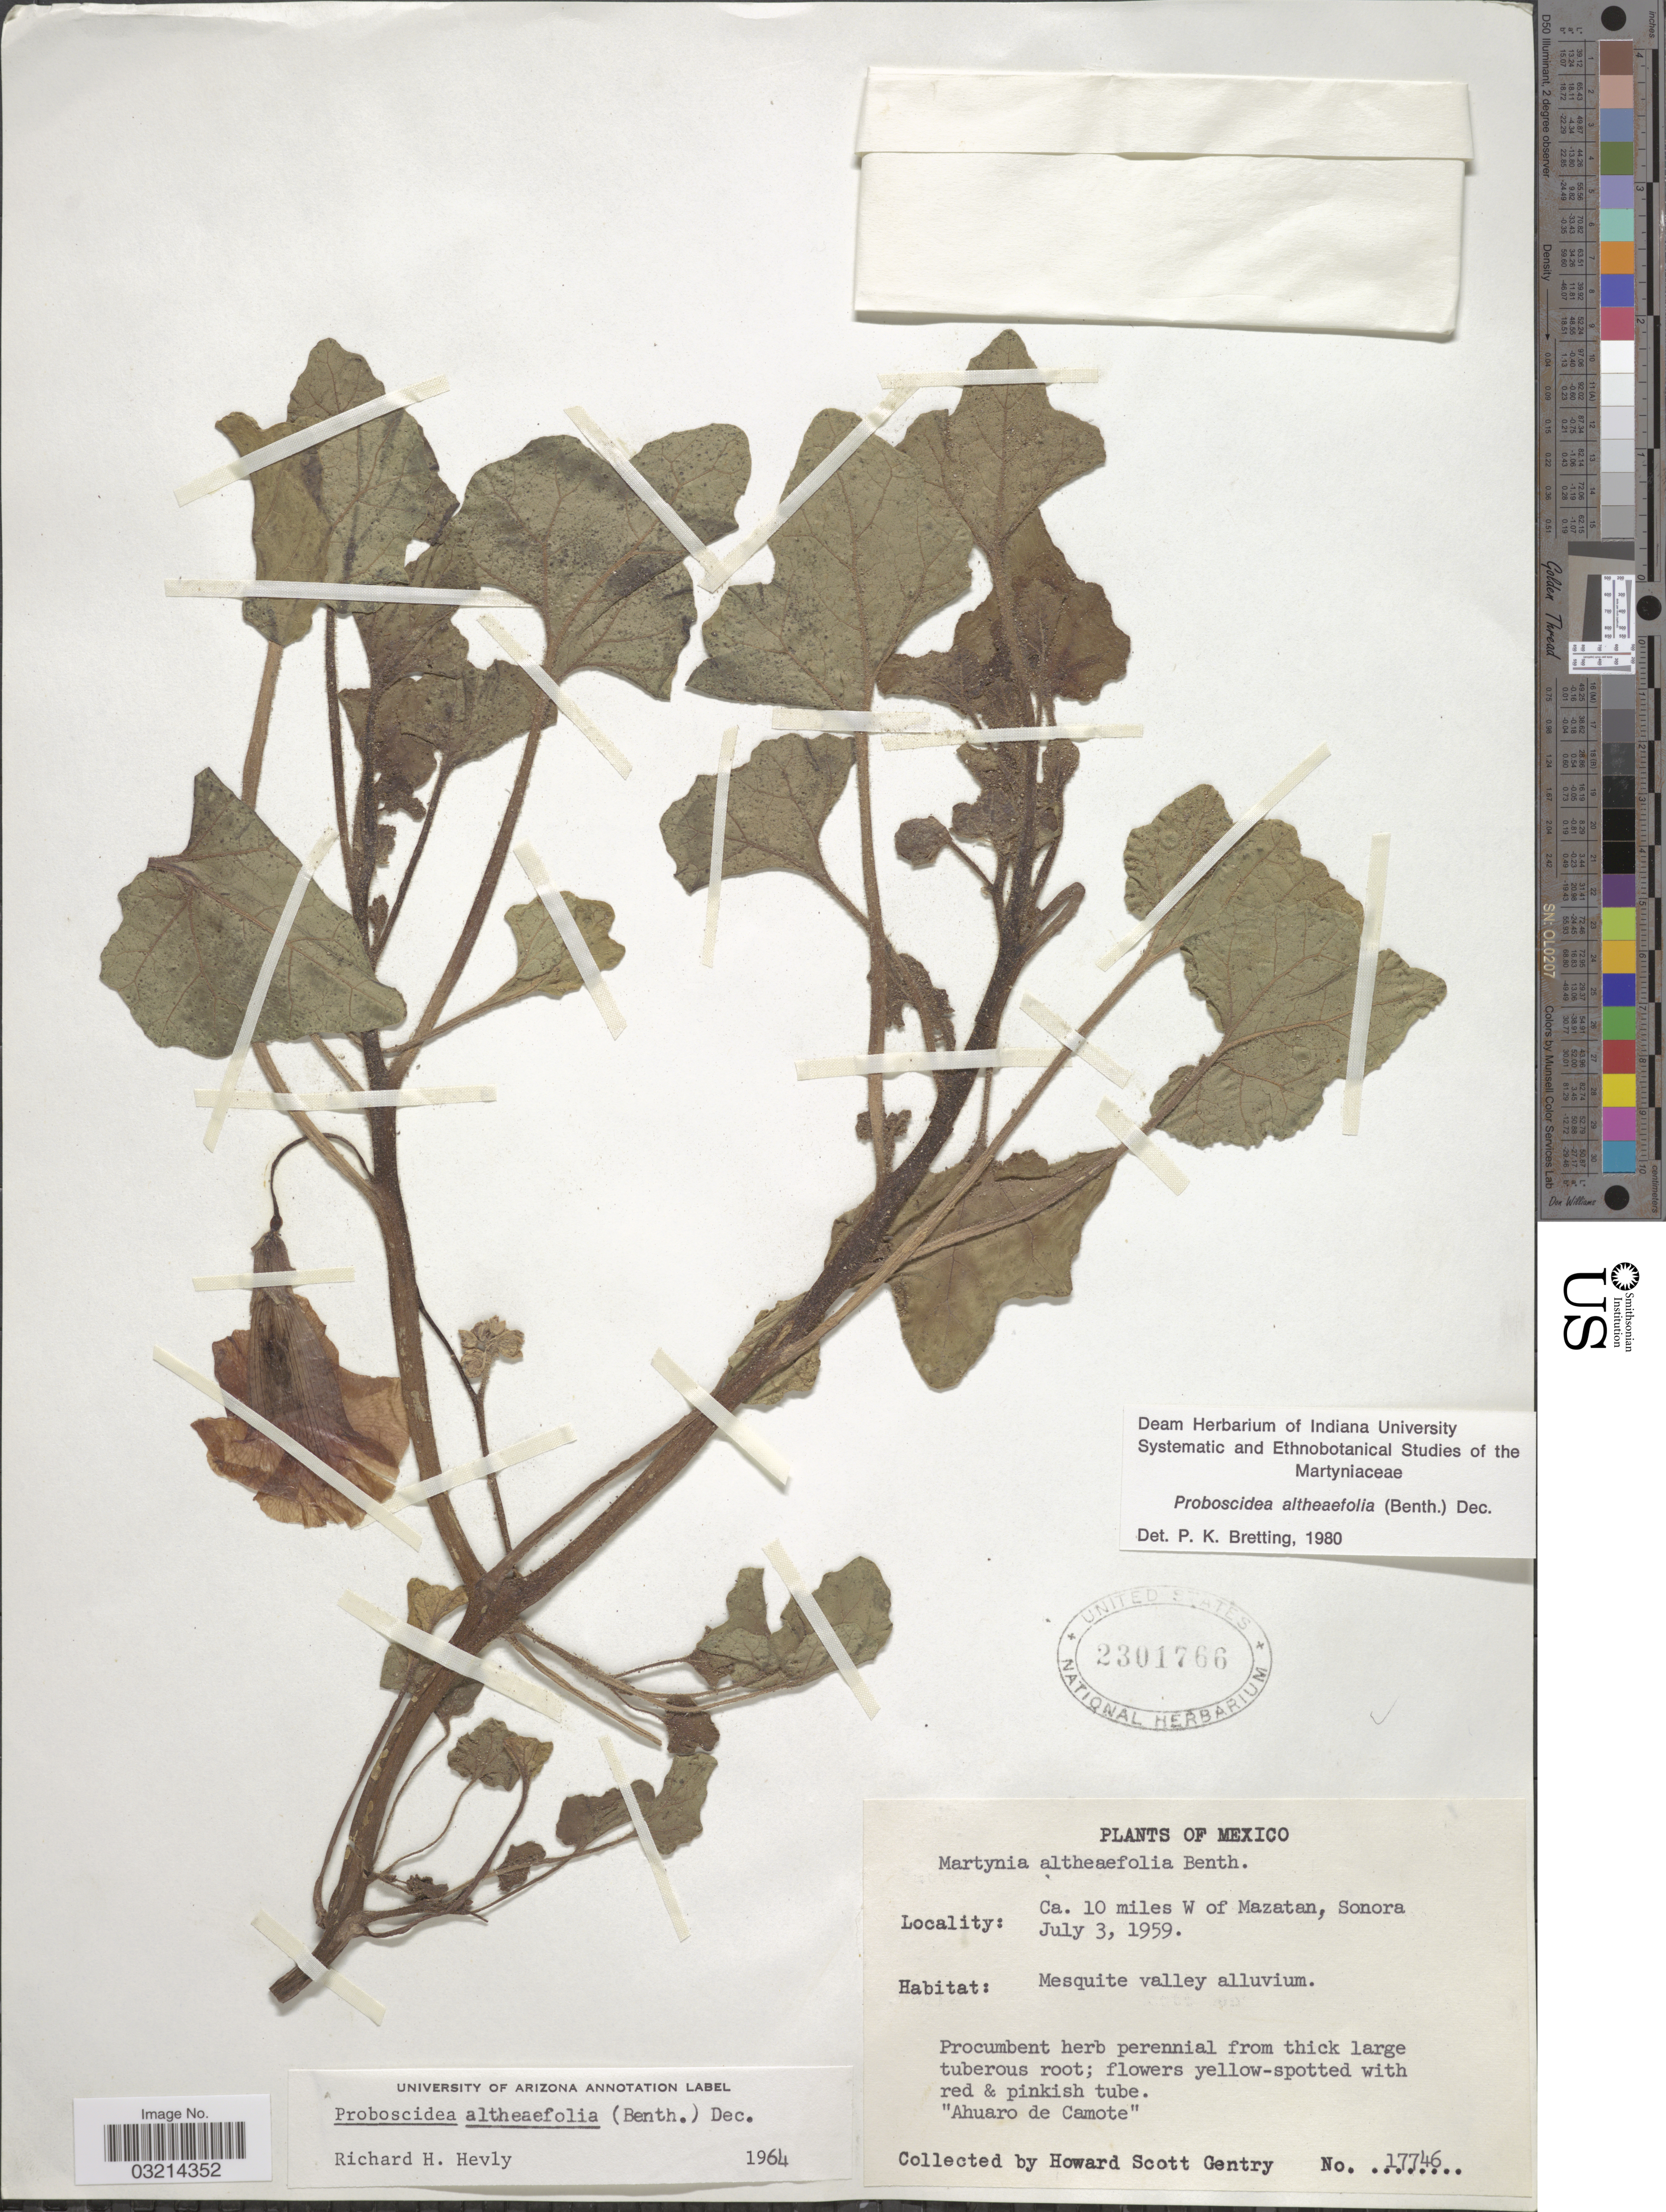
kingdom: Plantae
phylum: Tracheophyta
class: Magnoliopsida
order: Lamiales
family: Martyniaceae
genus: Proboscidea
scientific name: Proboscidea althaeifolia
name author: (Benth.) Decne.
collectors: H. S. Gentry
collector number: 17746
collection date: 1959-07-03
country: Mexico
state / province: Sonora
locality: Ca. 10 miles W of Mazatan.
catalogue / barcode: US 2301766